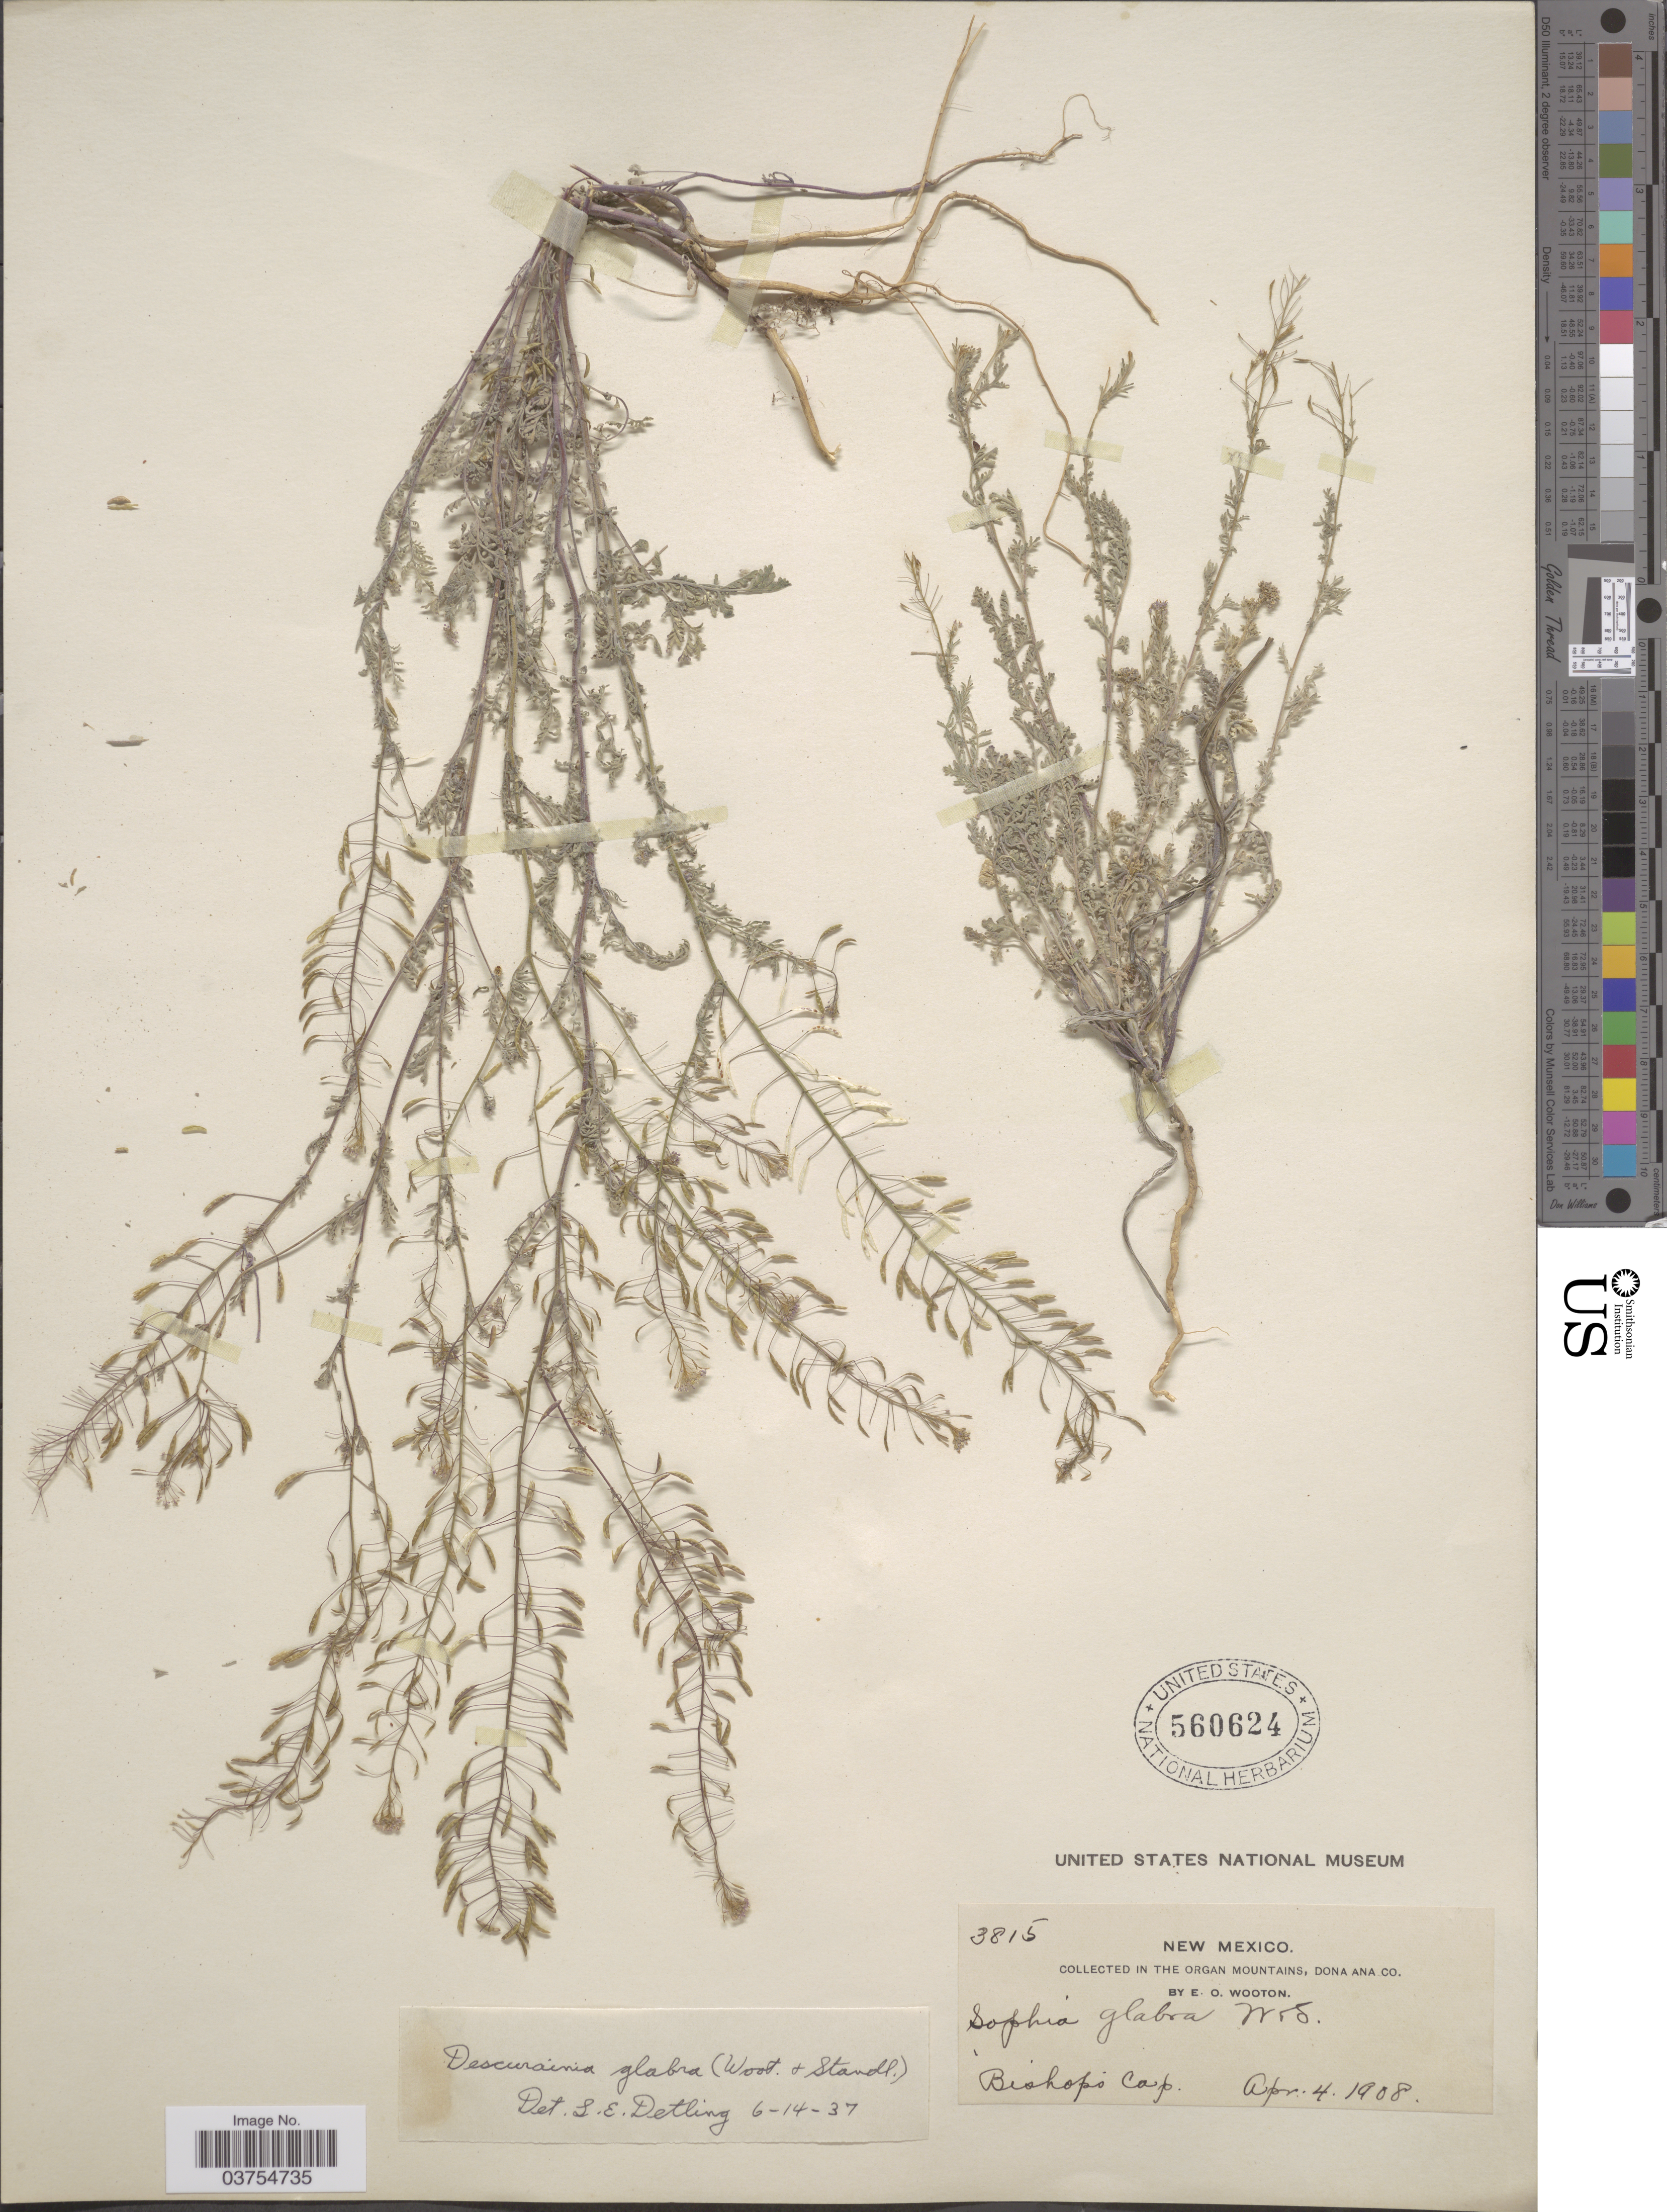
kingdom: Plantae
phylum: Tracheophyta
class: Magnoliopsida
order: Brassicales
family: Brassicaceae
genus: Descurainia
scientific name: Descurainia pinnata subsp. glabra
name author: (Wooton & Standl.) Detling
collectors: E. O. Wooton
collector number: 3815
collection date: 1908-04-04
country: United States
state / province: New Mexico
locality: The Organ Mountains, Dona Ana Co. Bishops Cap.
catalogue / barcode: US 560624